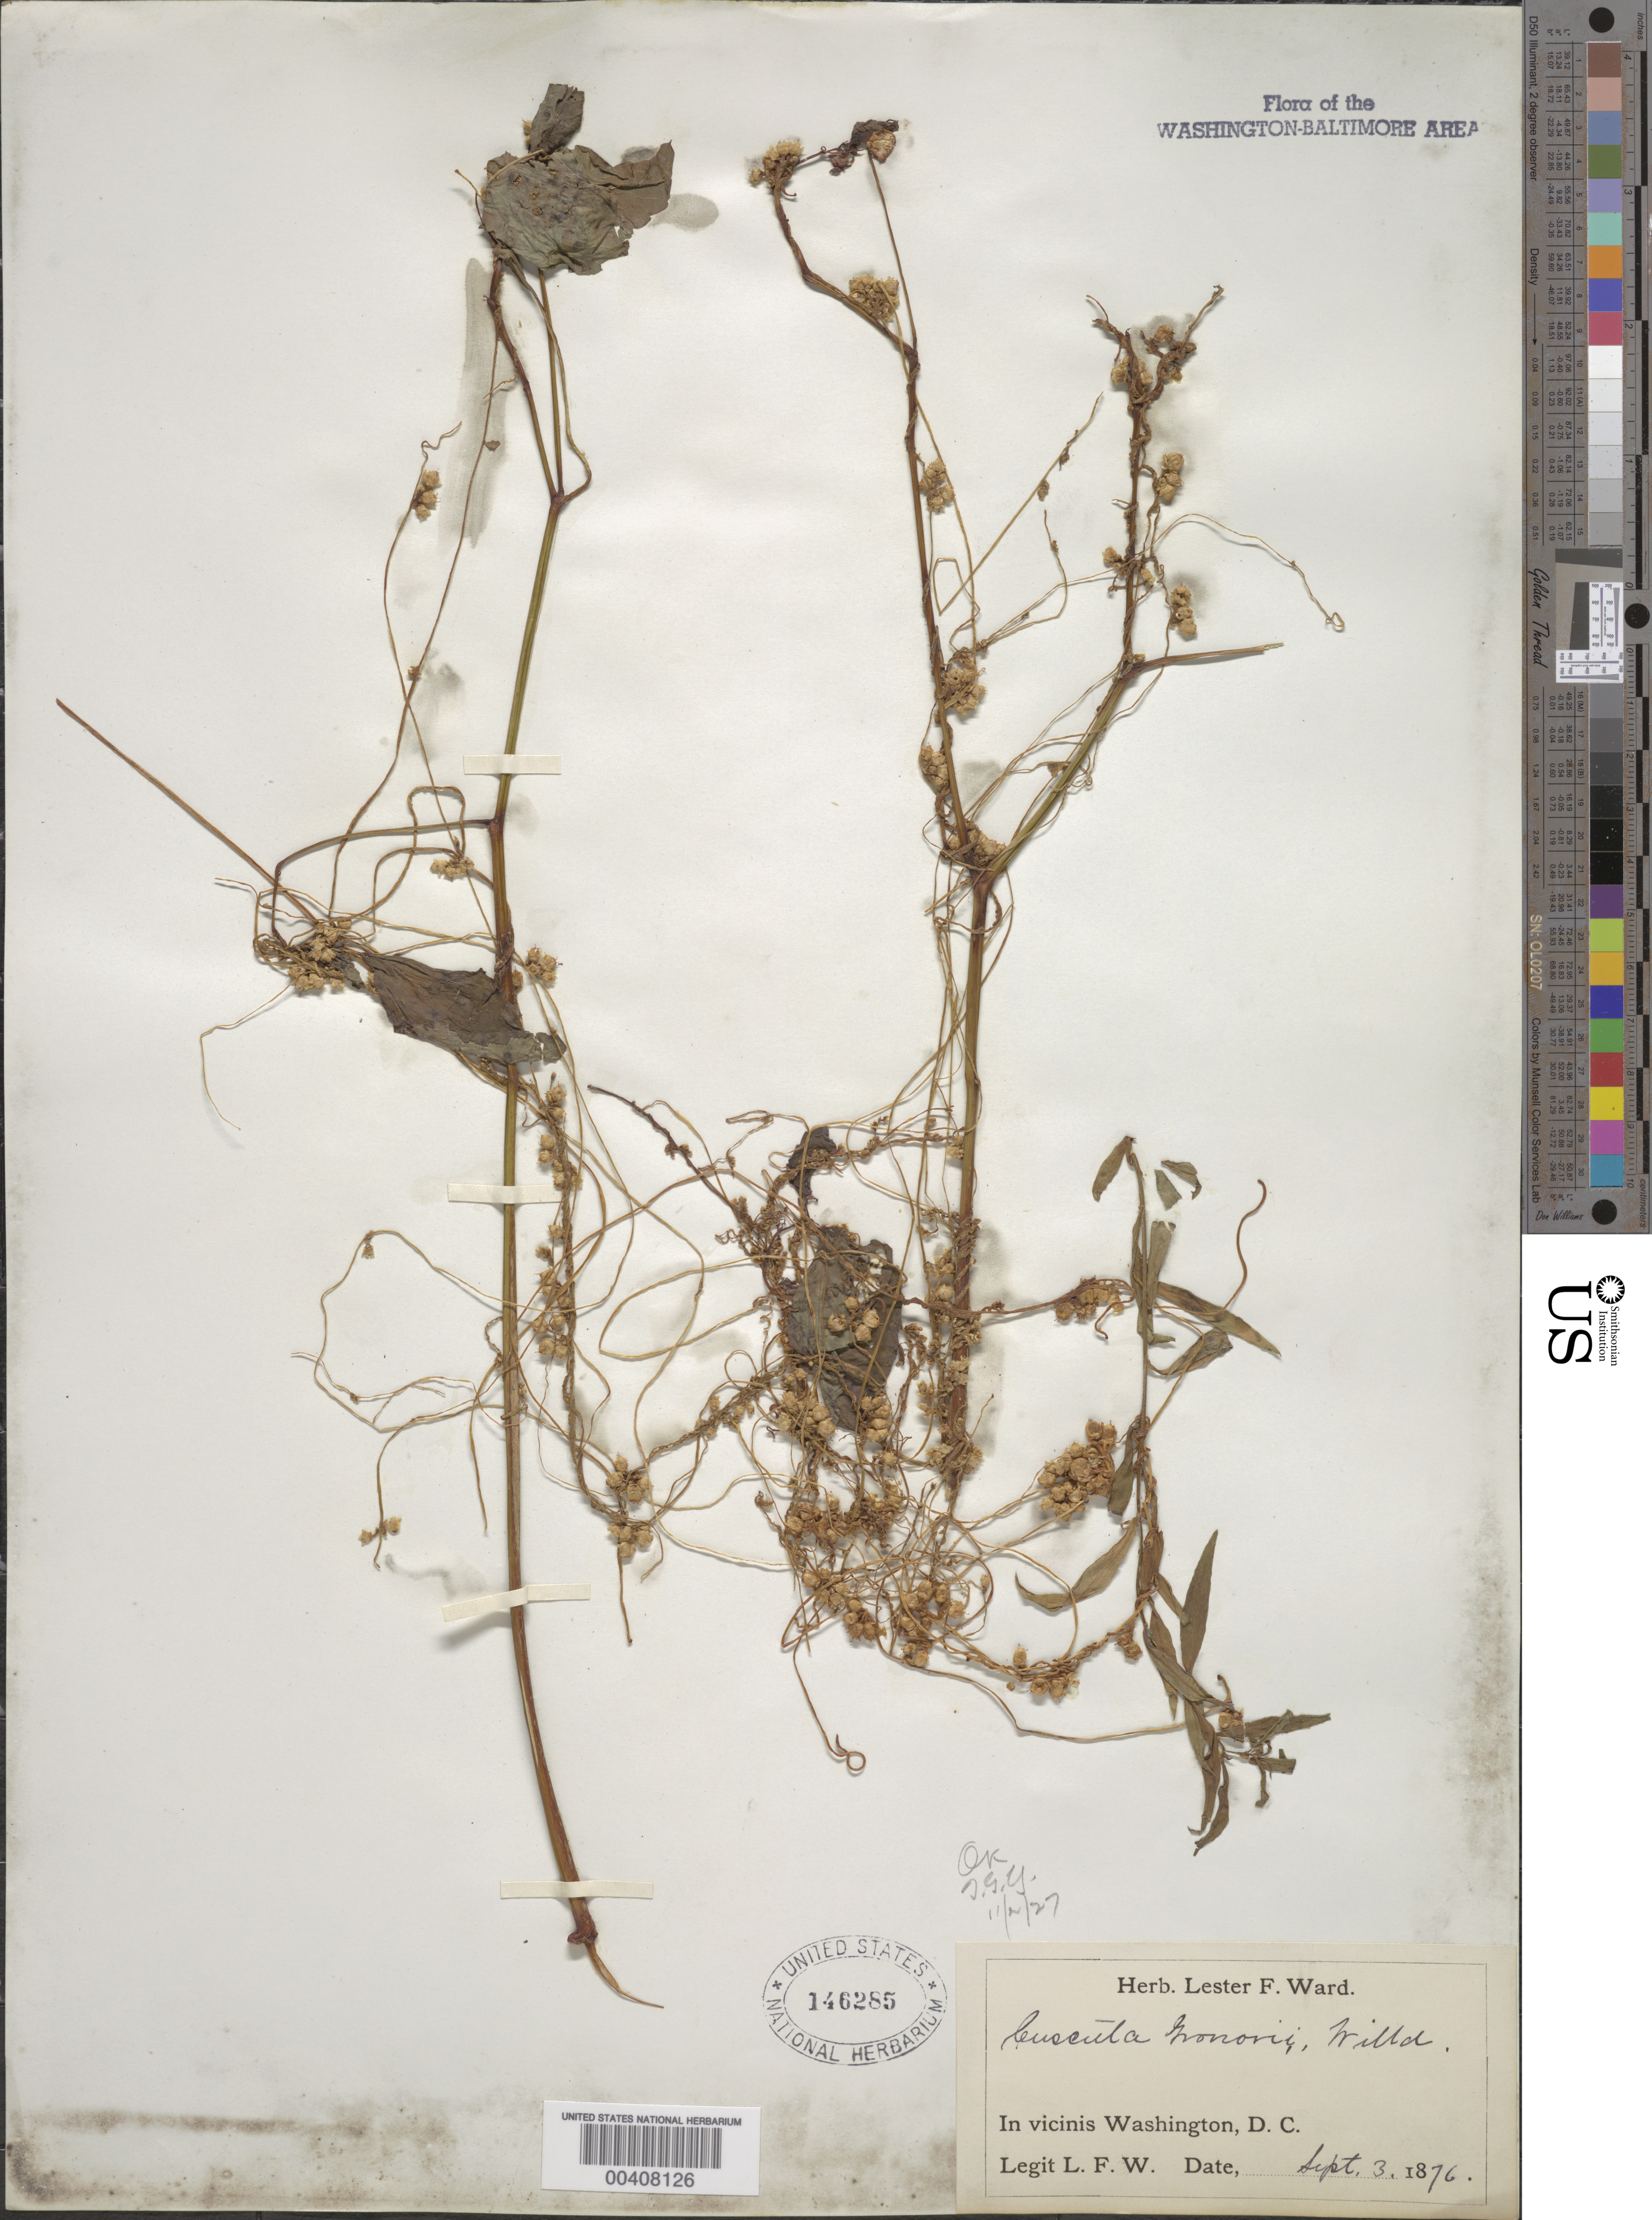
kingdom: Plantae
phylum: Tracheophyta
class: Magnoliopsida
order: Solanales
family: Convolvulaceae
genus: Cuscuta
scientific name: Cuscuta gronovii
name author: Willd. ex Schult.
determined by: T.G.Y.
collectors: L. F. Ward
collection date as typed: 03 Sep 1876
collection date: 1876-09-03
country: United States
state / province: District of Columbia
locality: Washington D.C. and vicinity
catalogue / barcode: US 146285